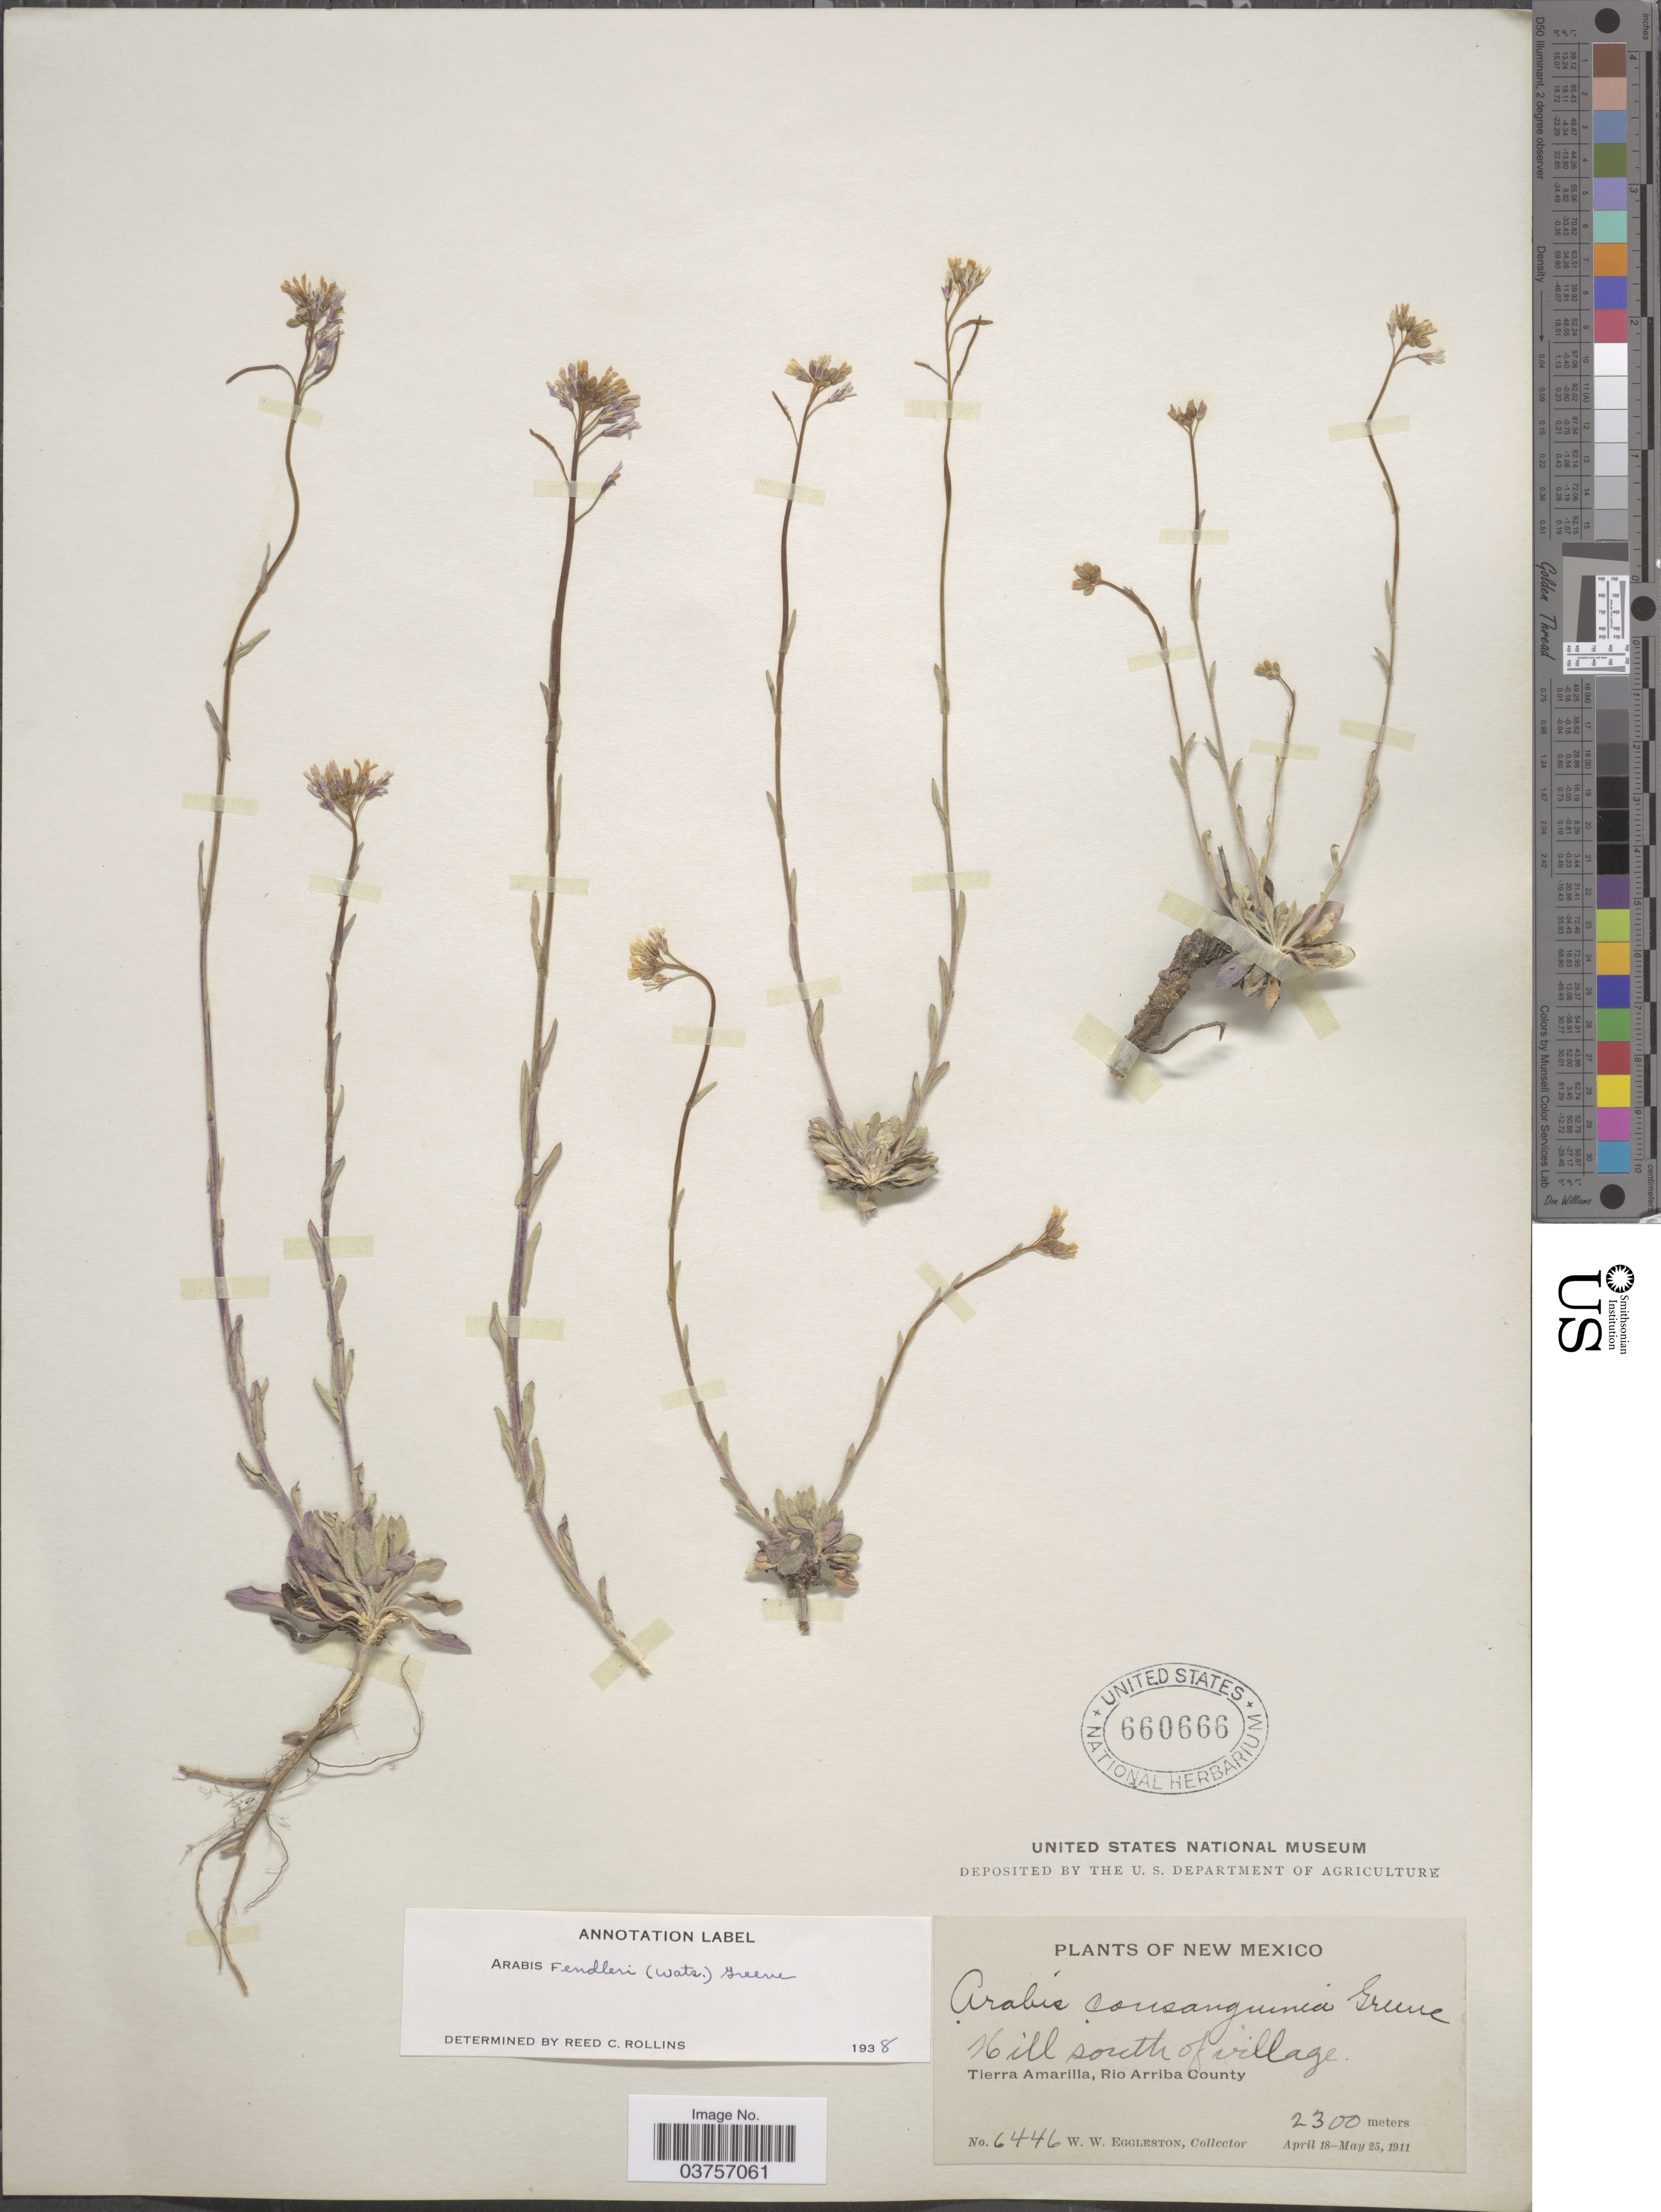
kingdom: Plantae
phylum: Tracheophyta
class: Magnoliopsida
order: Brassicales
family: Brassicaceae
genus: Arabis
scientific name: Arabis fendleri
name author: (S. Watson) Greene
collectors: W. W. Eggleston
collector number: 6446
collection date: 1911-04-18/1911-05-25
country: United States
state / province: New Mexico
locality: Hill south of village. Tierra Amarilla, Rio Arriba County.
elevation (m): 2300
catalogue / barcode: US 660666